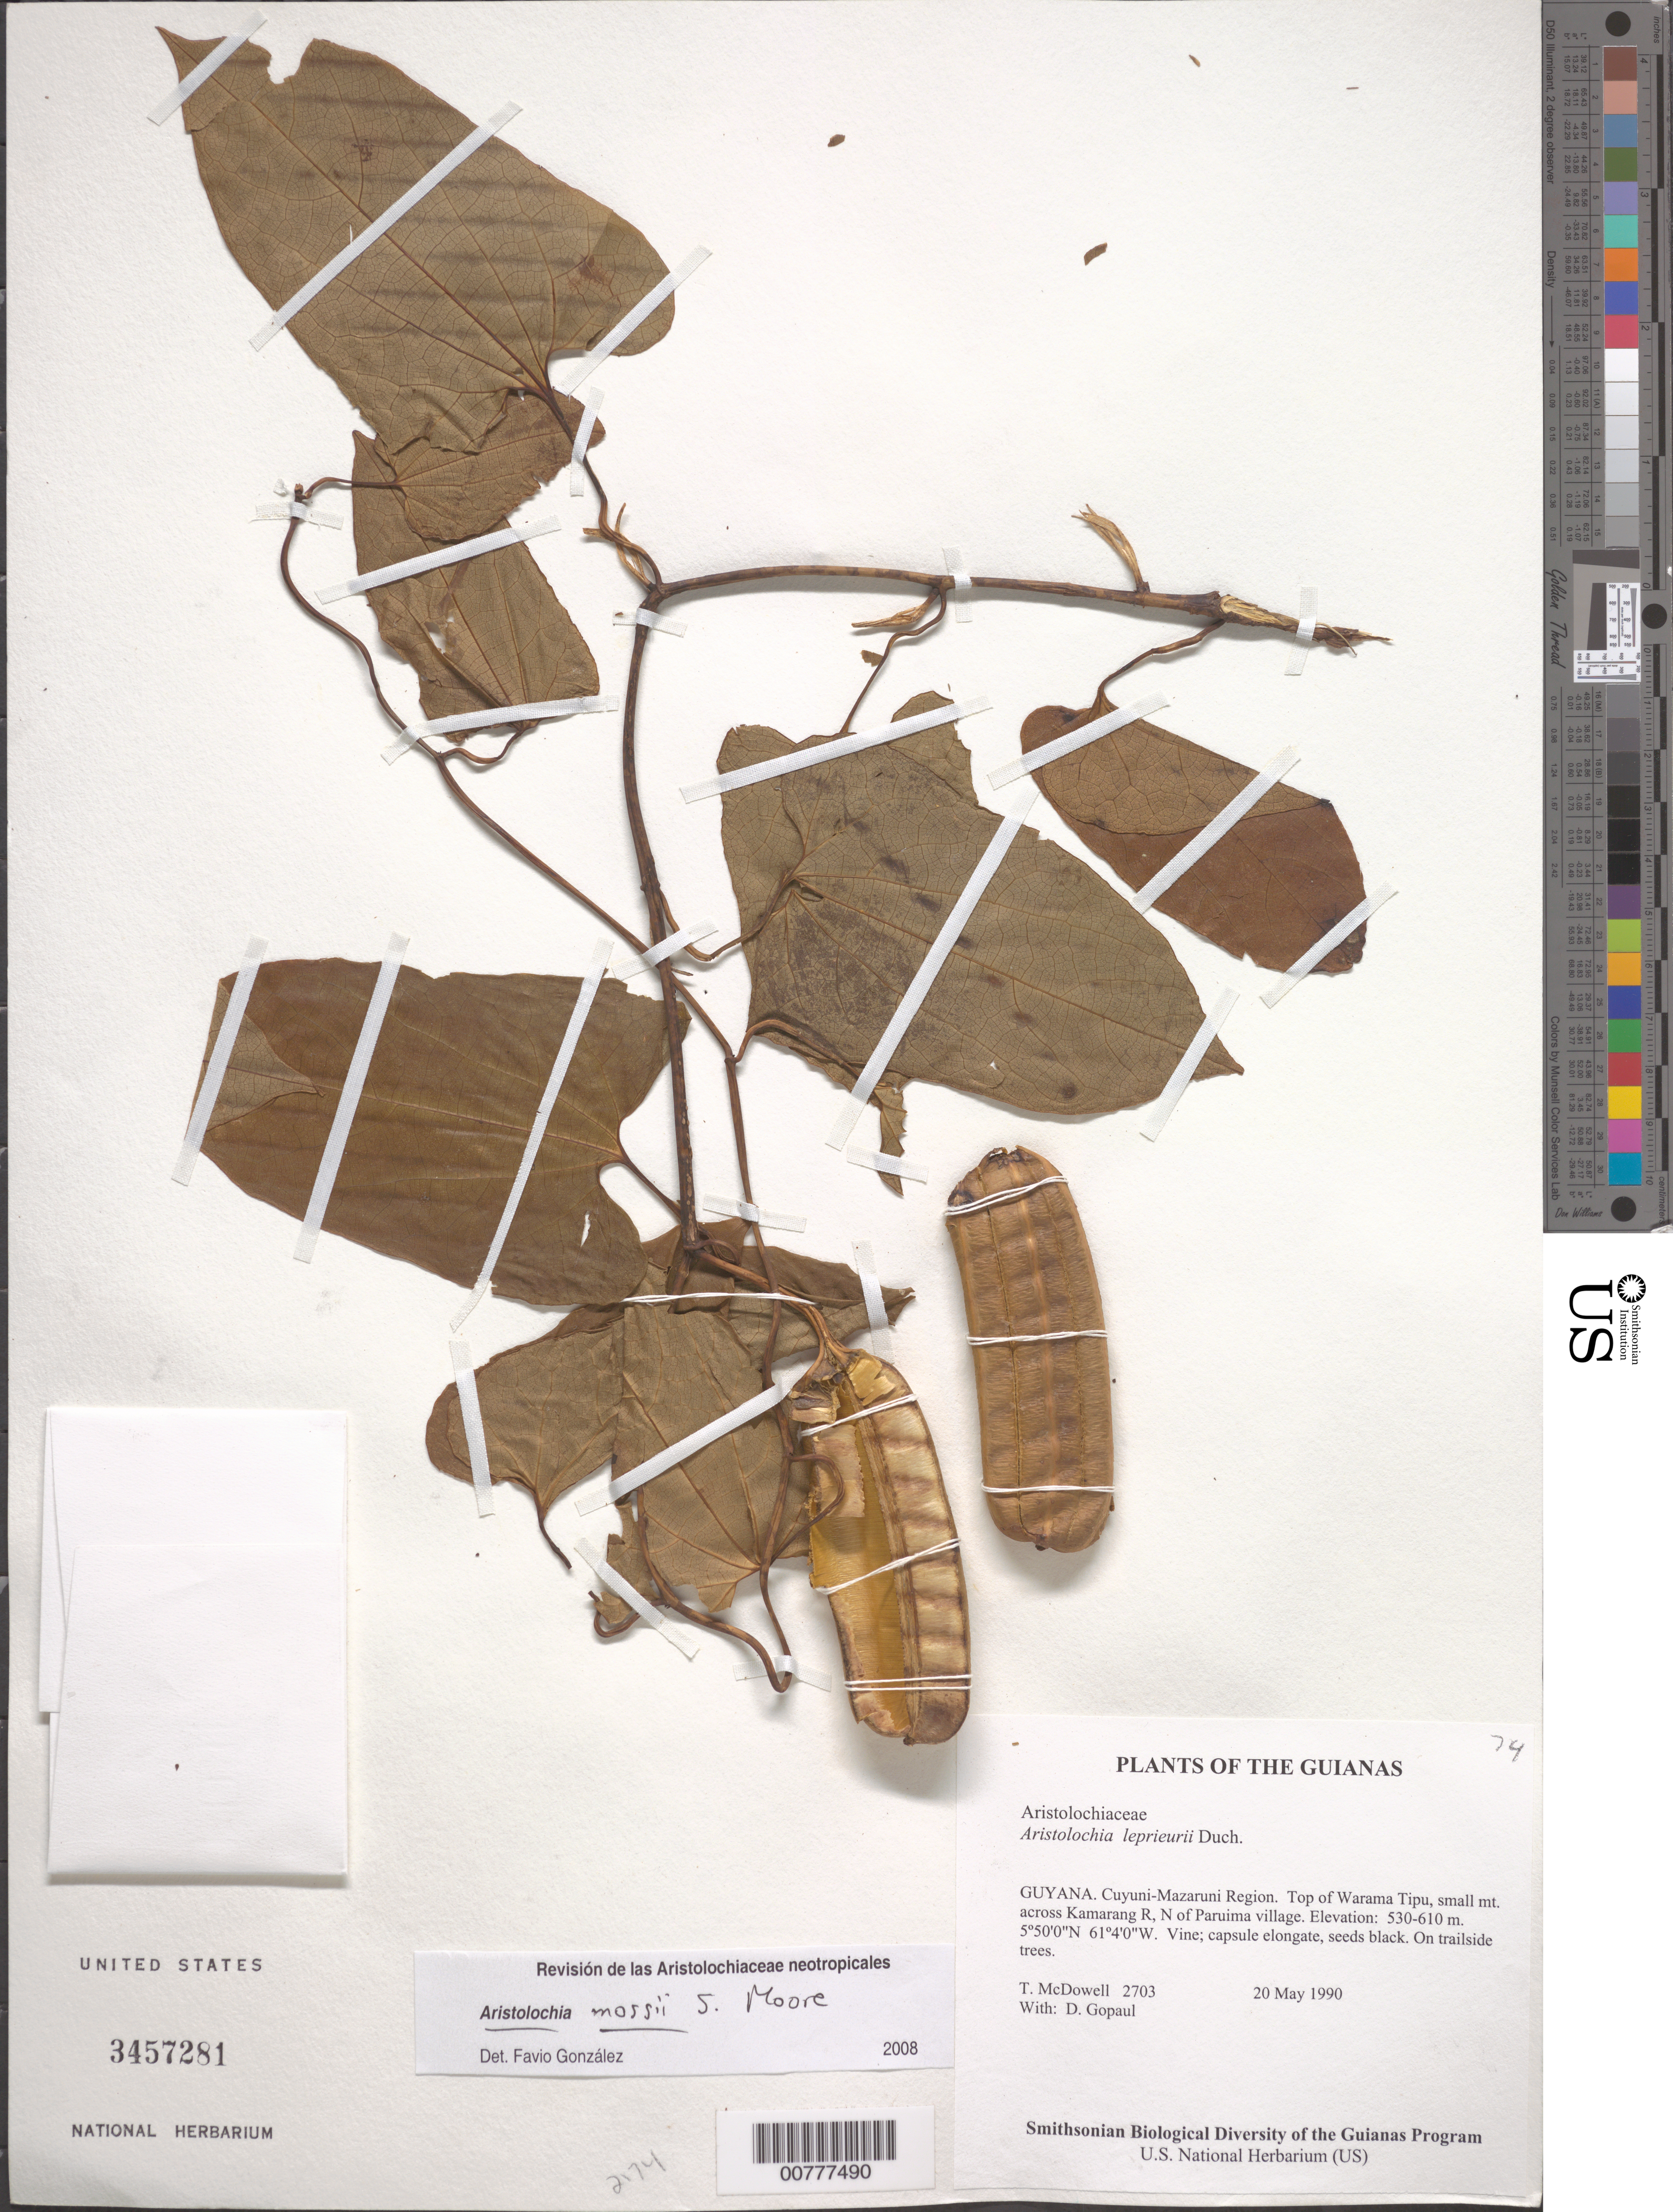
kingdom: Plantae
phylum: Tracheophyta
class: Magnoliopsida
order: Piperales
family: Aristolochiaceae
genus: Aristolochia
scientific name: Aristolochia mossii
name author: S. Moore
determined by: González, F.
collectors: T. McDowell & D. Gopaul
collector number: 2703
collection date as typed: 20 May 1990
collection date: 1990-05-20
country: Guyana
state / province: Cuyuni-Mazaruni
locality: Top of Warama Tipu, small mt. across Kamarang R, N of Paruima village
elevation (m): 530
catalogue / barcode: US 3457281